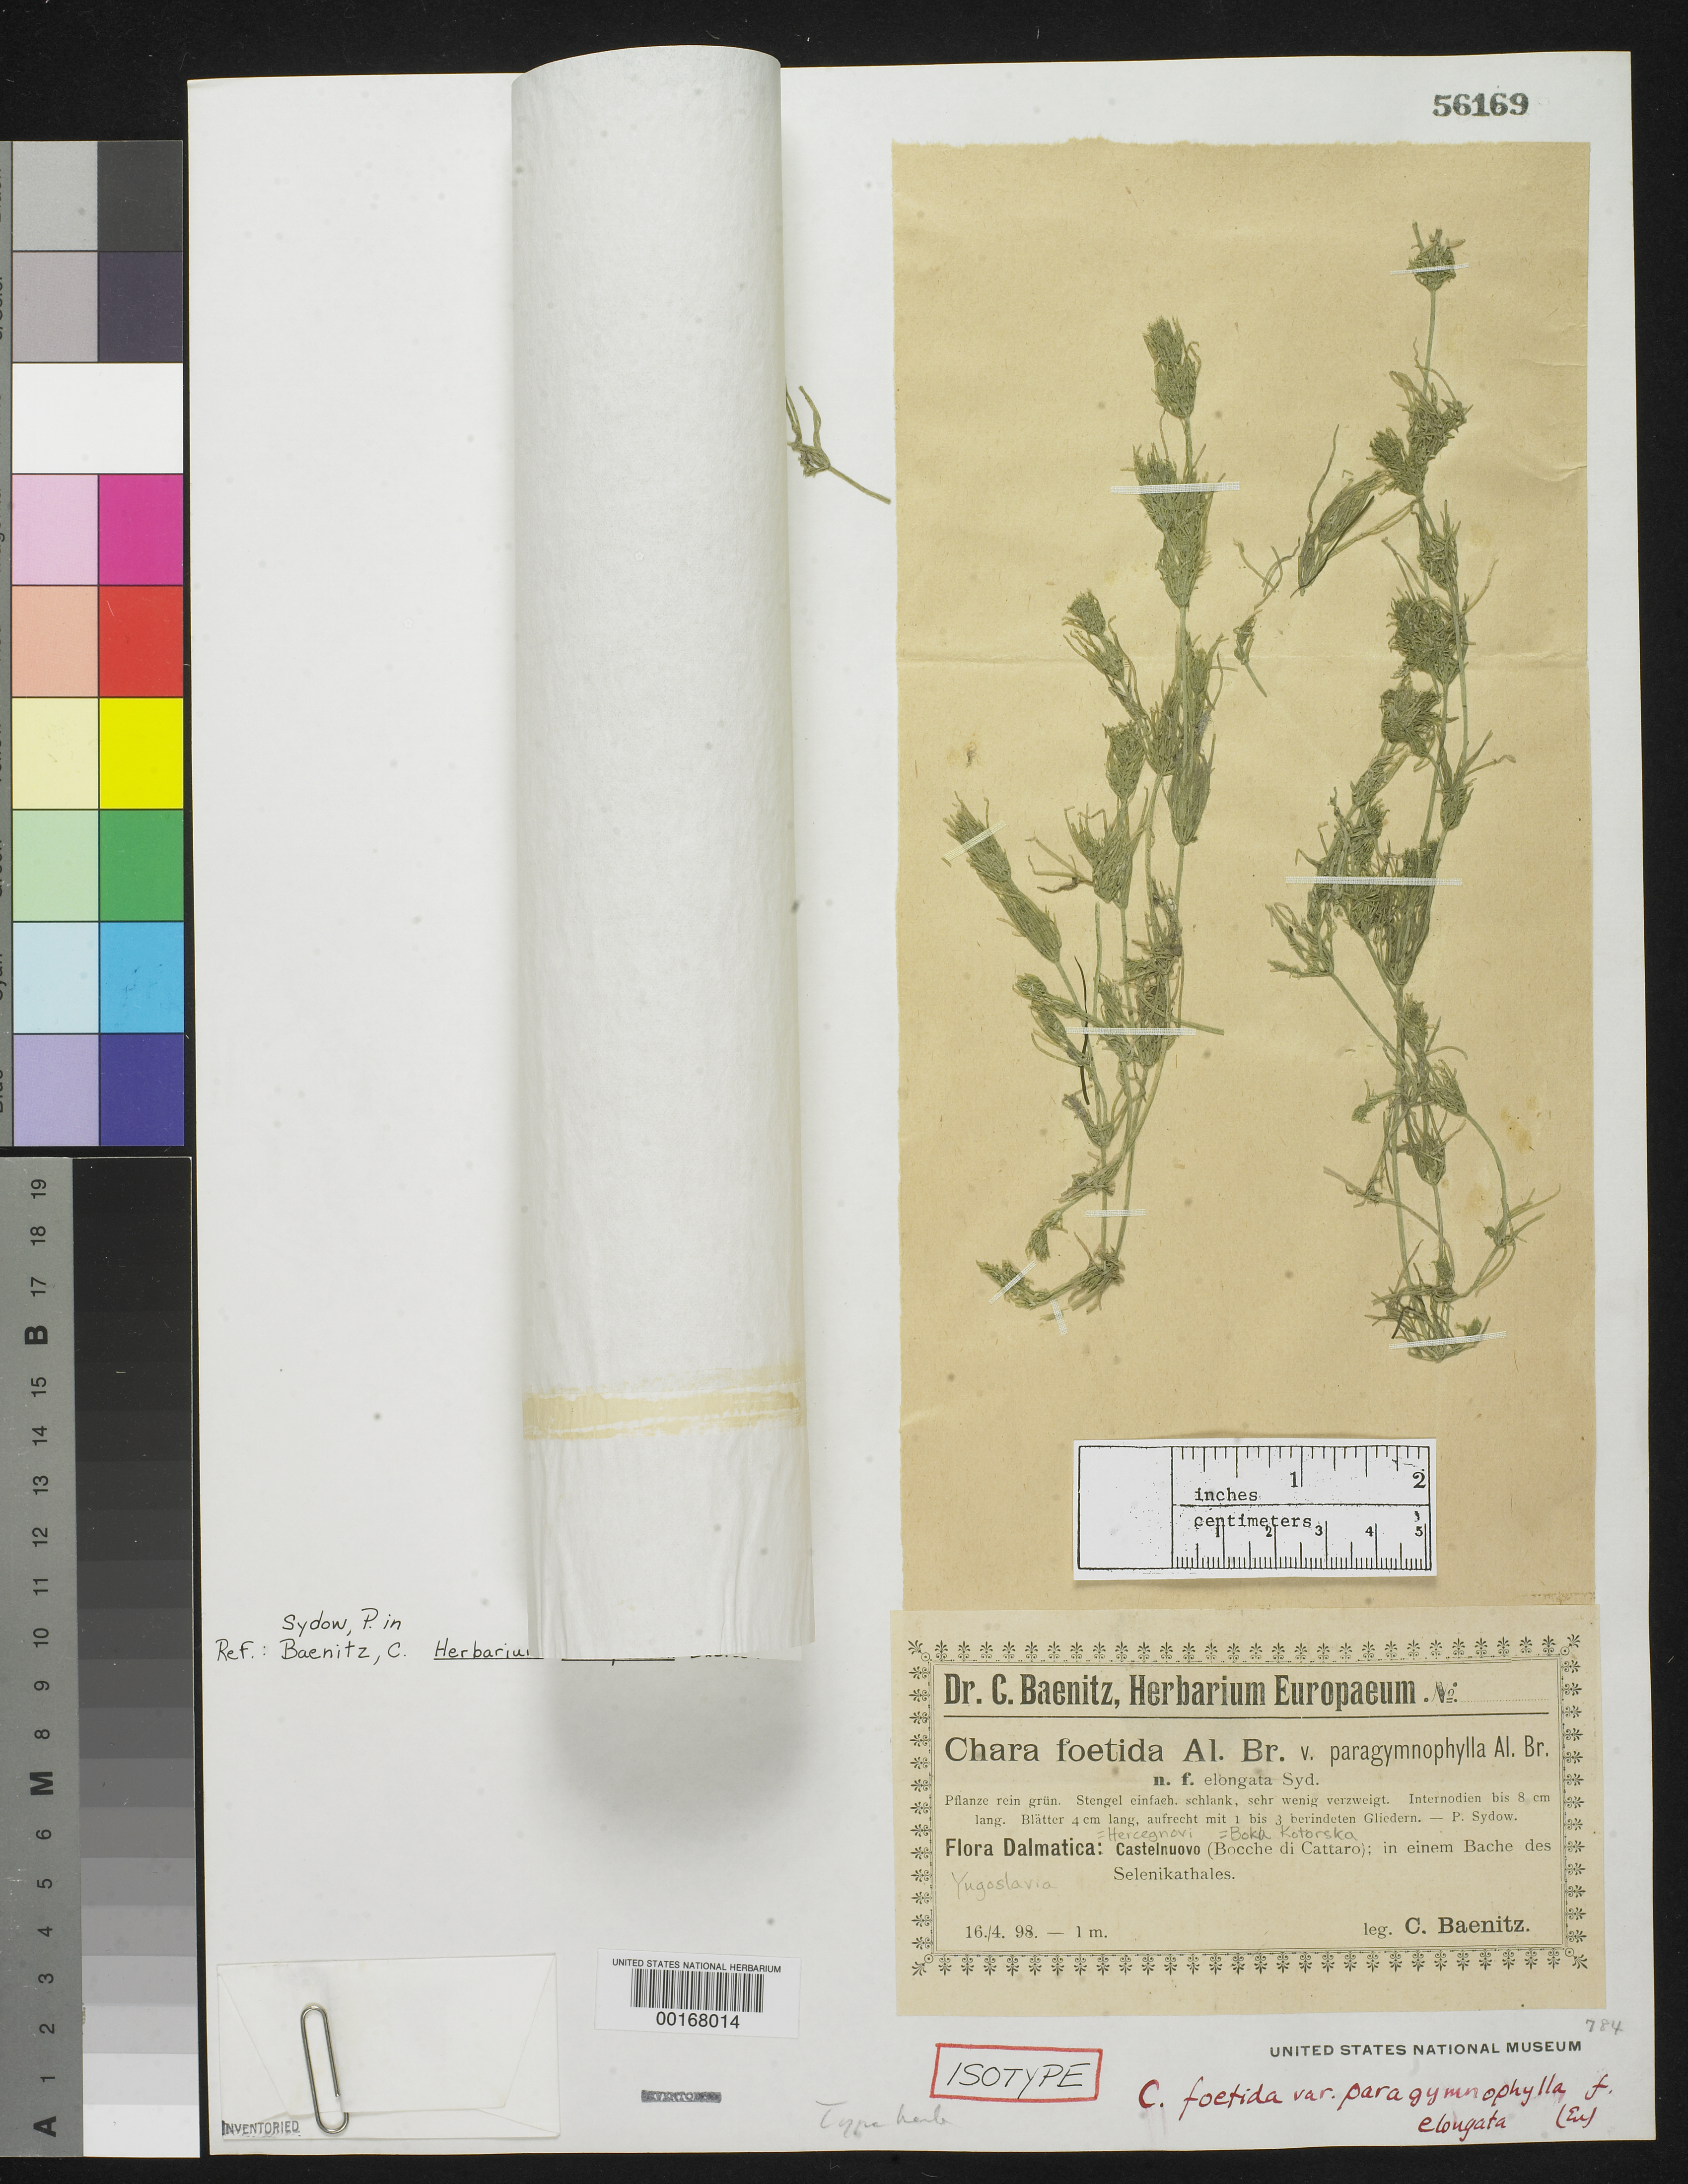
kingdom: Plantae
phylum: Charophyta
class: Charophyceae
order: Charales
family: Characeae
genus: Chara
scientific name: Chara foetida f. elongata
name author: P. Sydow in Baen.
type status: Isotype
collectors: C. G. Baenitz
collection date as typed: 16 Apr 1898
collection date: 1898-04-16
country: Montenegro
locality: Hercegnovi (Castelnuovo), Boka Kotorska (Bocche di Cattaro).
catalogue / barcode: US 56169